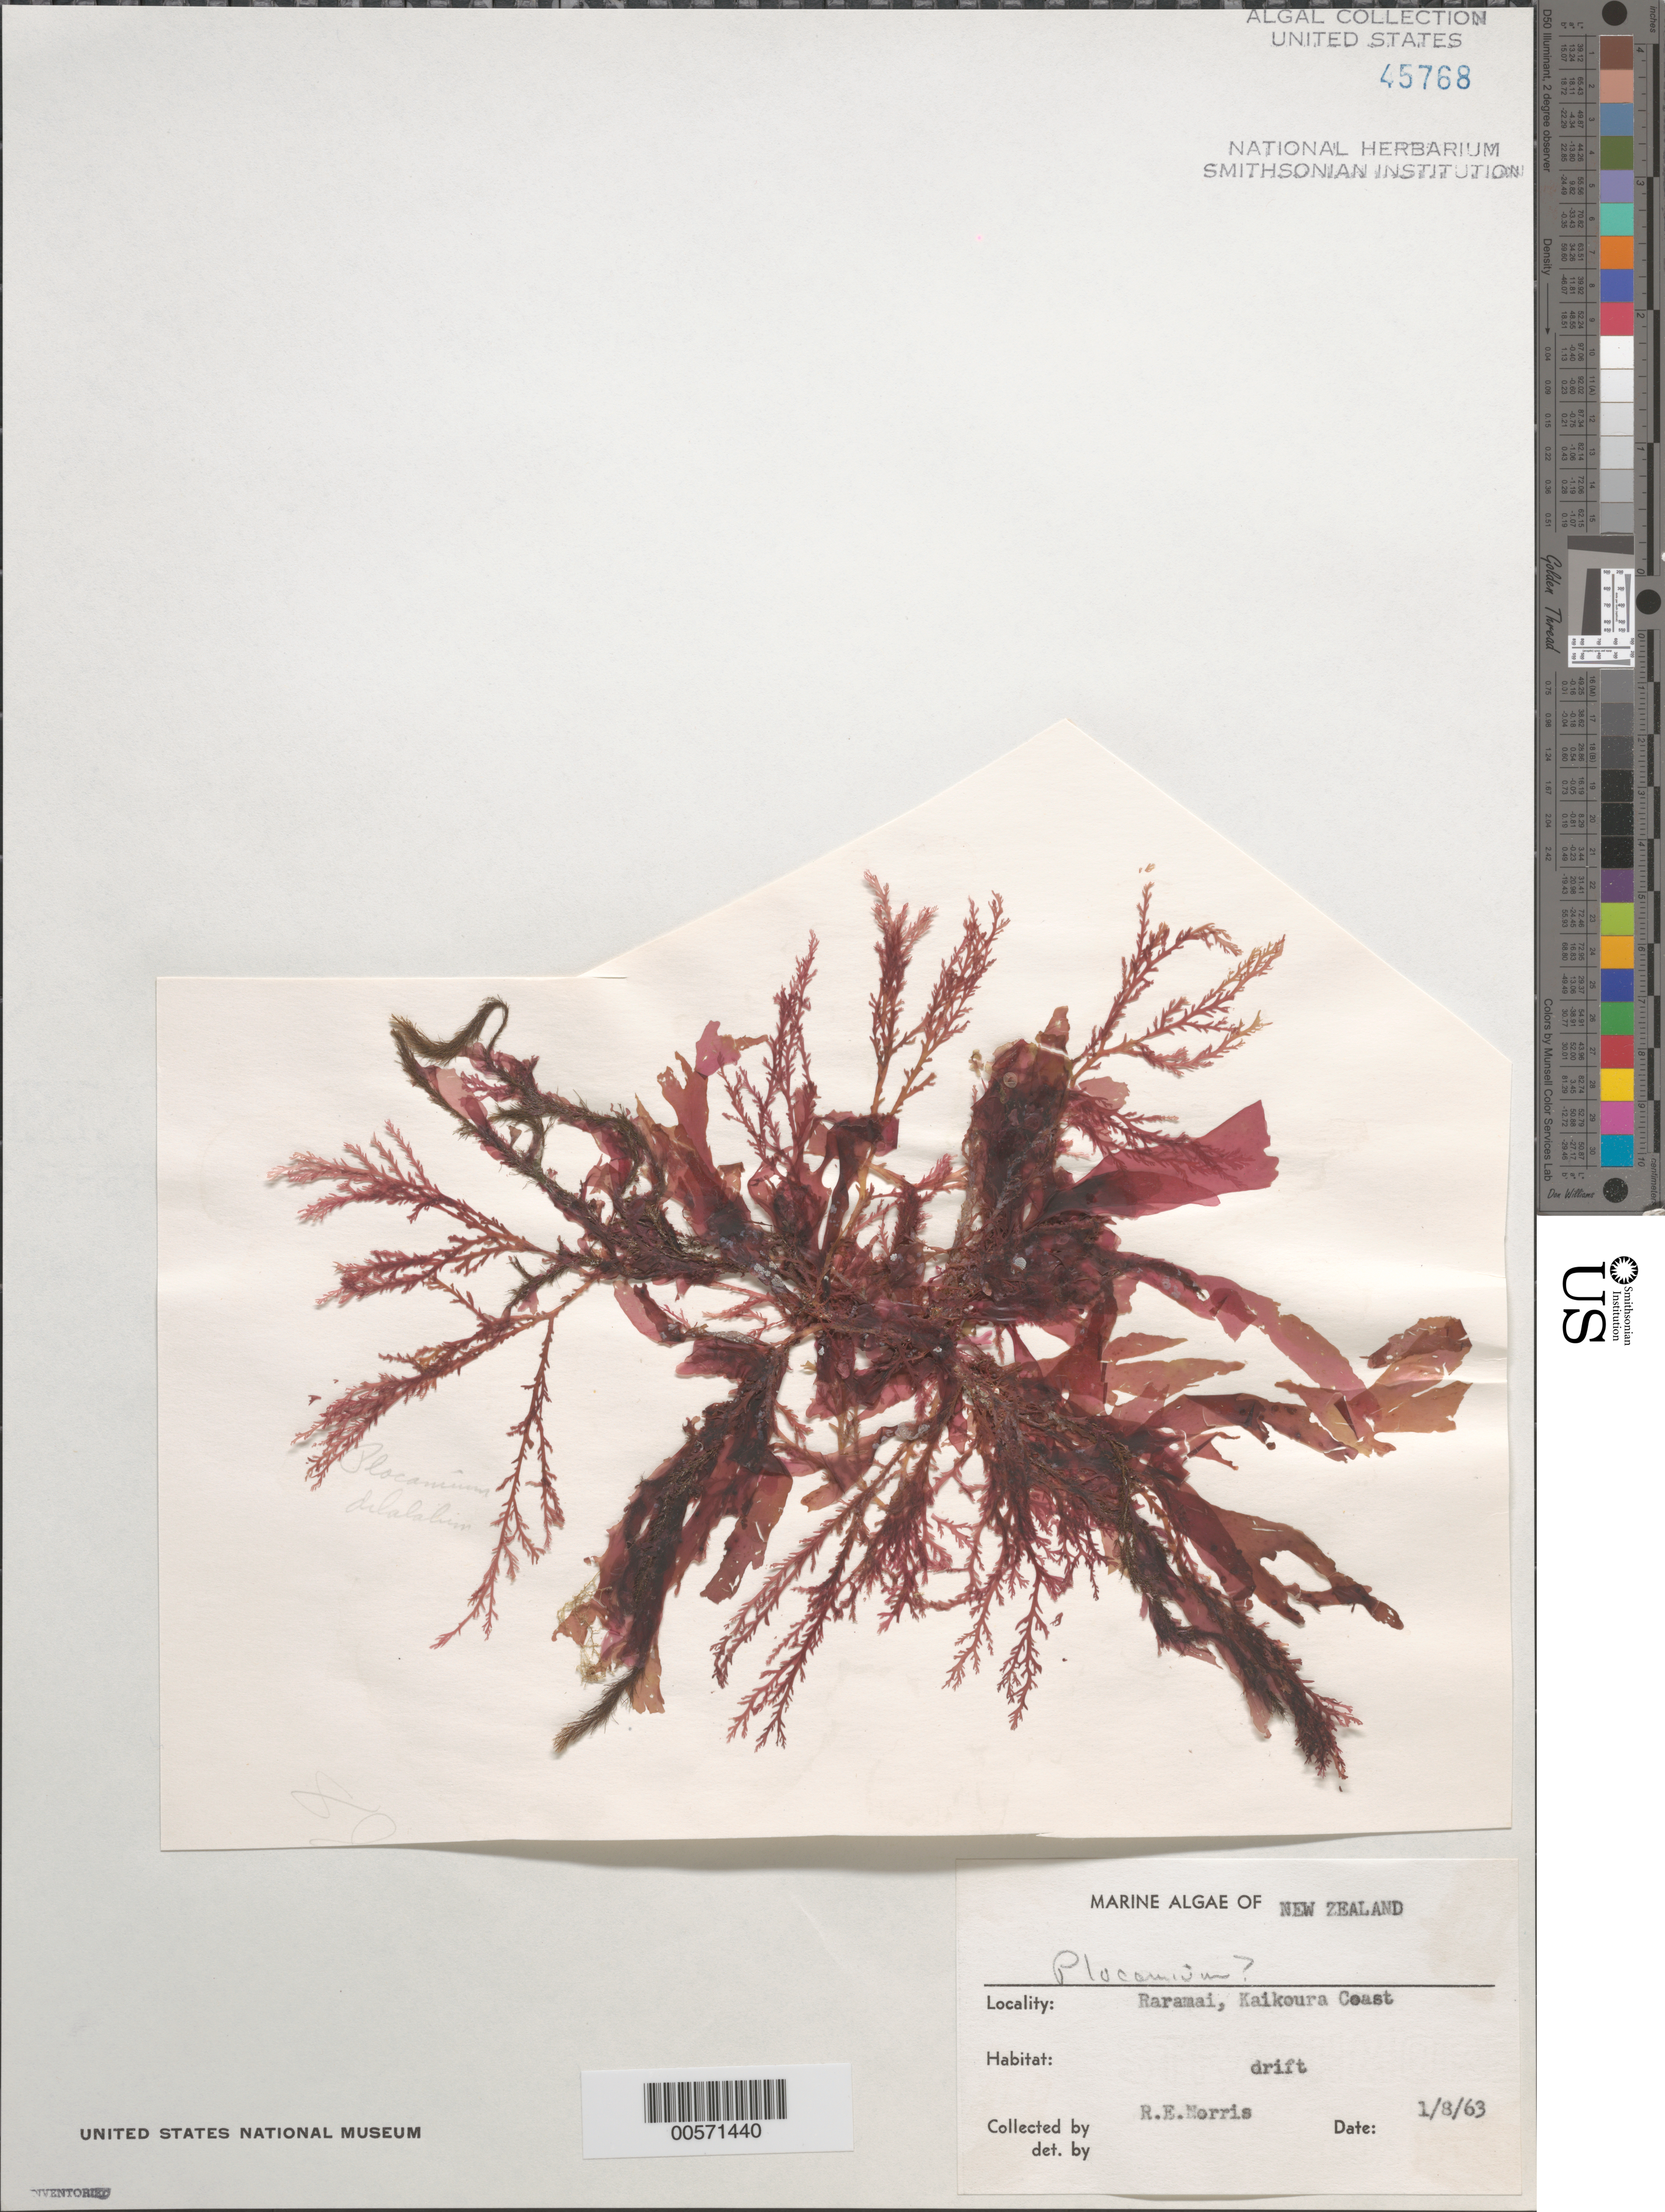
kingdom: Plantae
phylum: Rhodophyta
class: Florideophyceae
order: Plocamiales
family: Plocamiaceae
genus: Plocamium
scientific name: Plocamium sp.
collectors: R. E. Norris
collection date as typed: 08 Jan 1963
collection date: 1963-01-08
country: New Zealand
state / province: Canterbury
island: South Island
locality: Raramai, Kaikoura coast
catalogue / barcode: US 45768